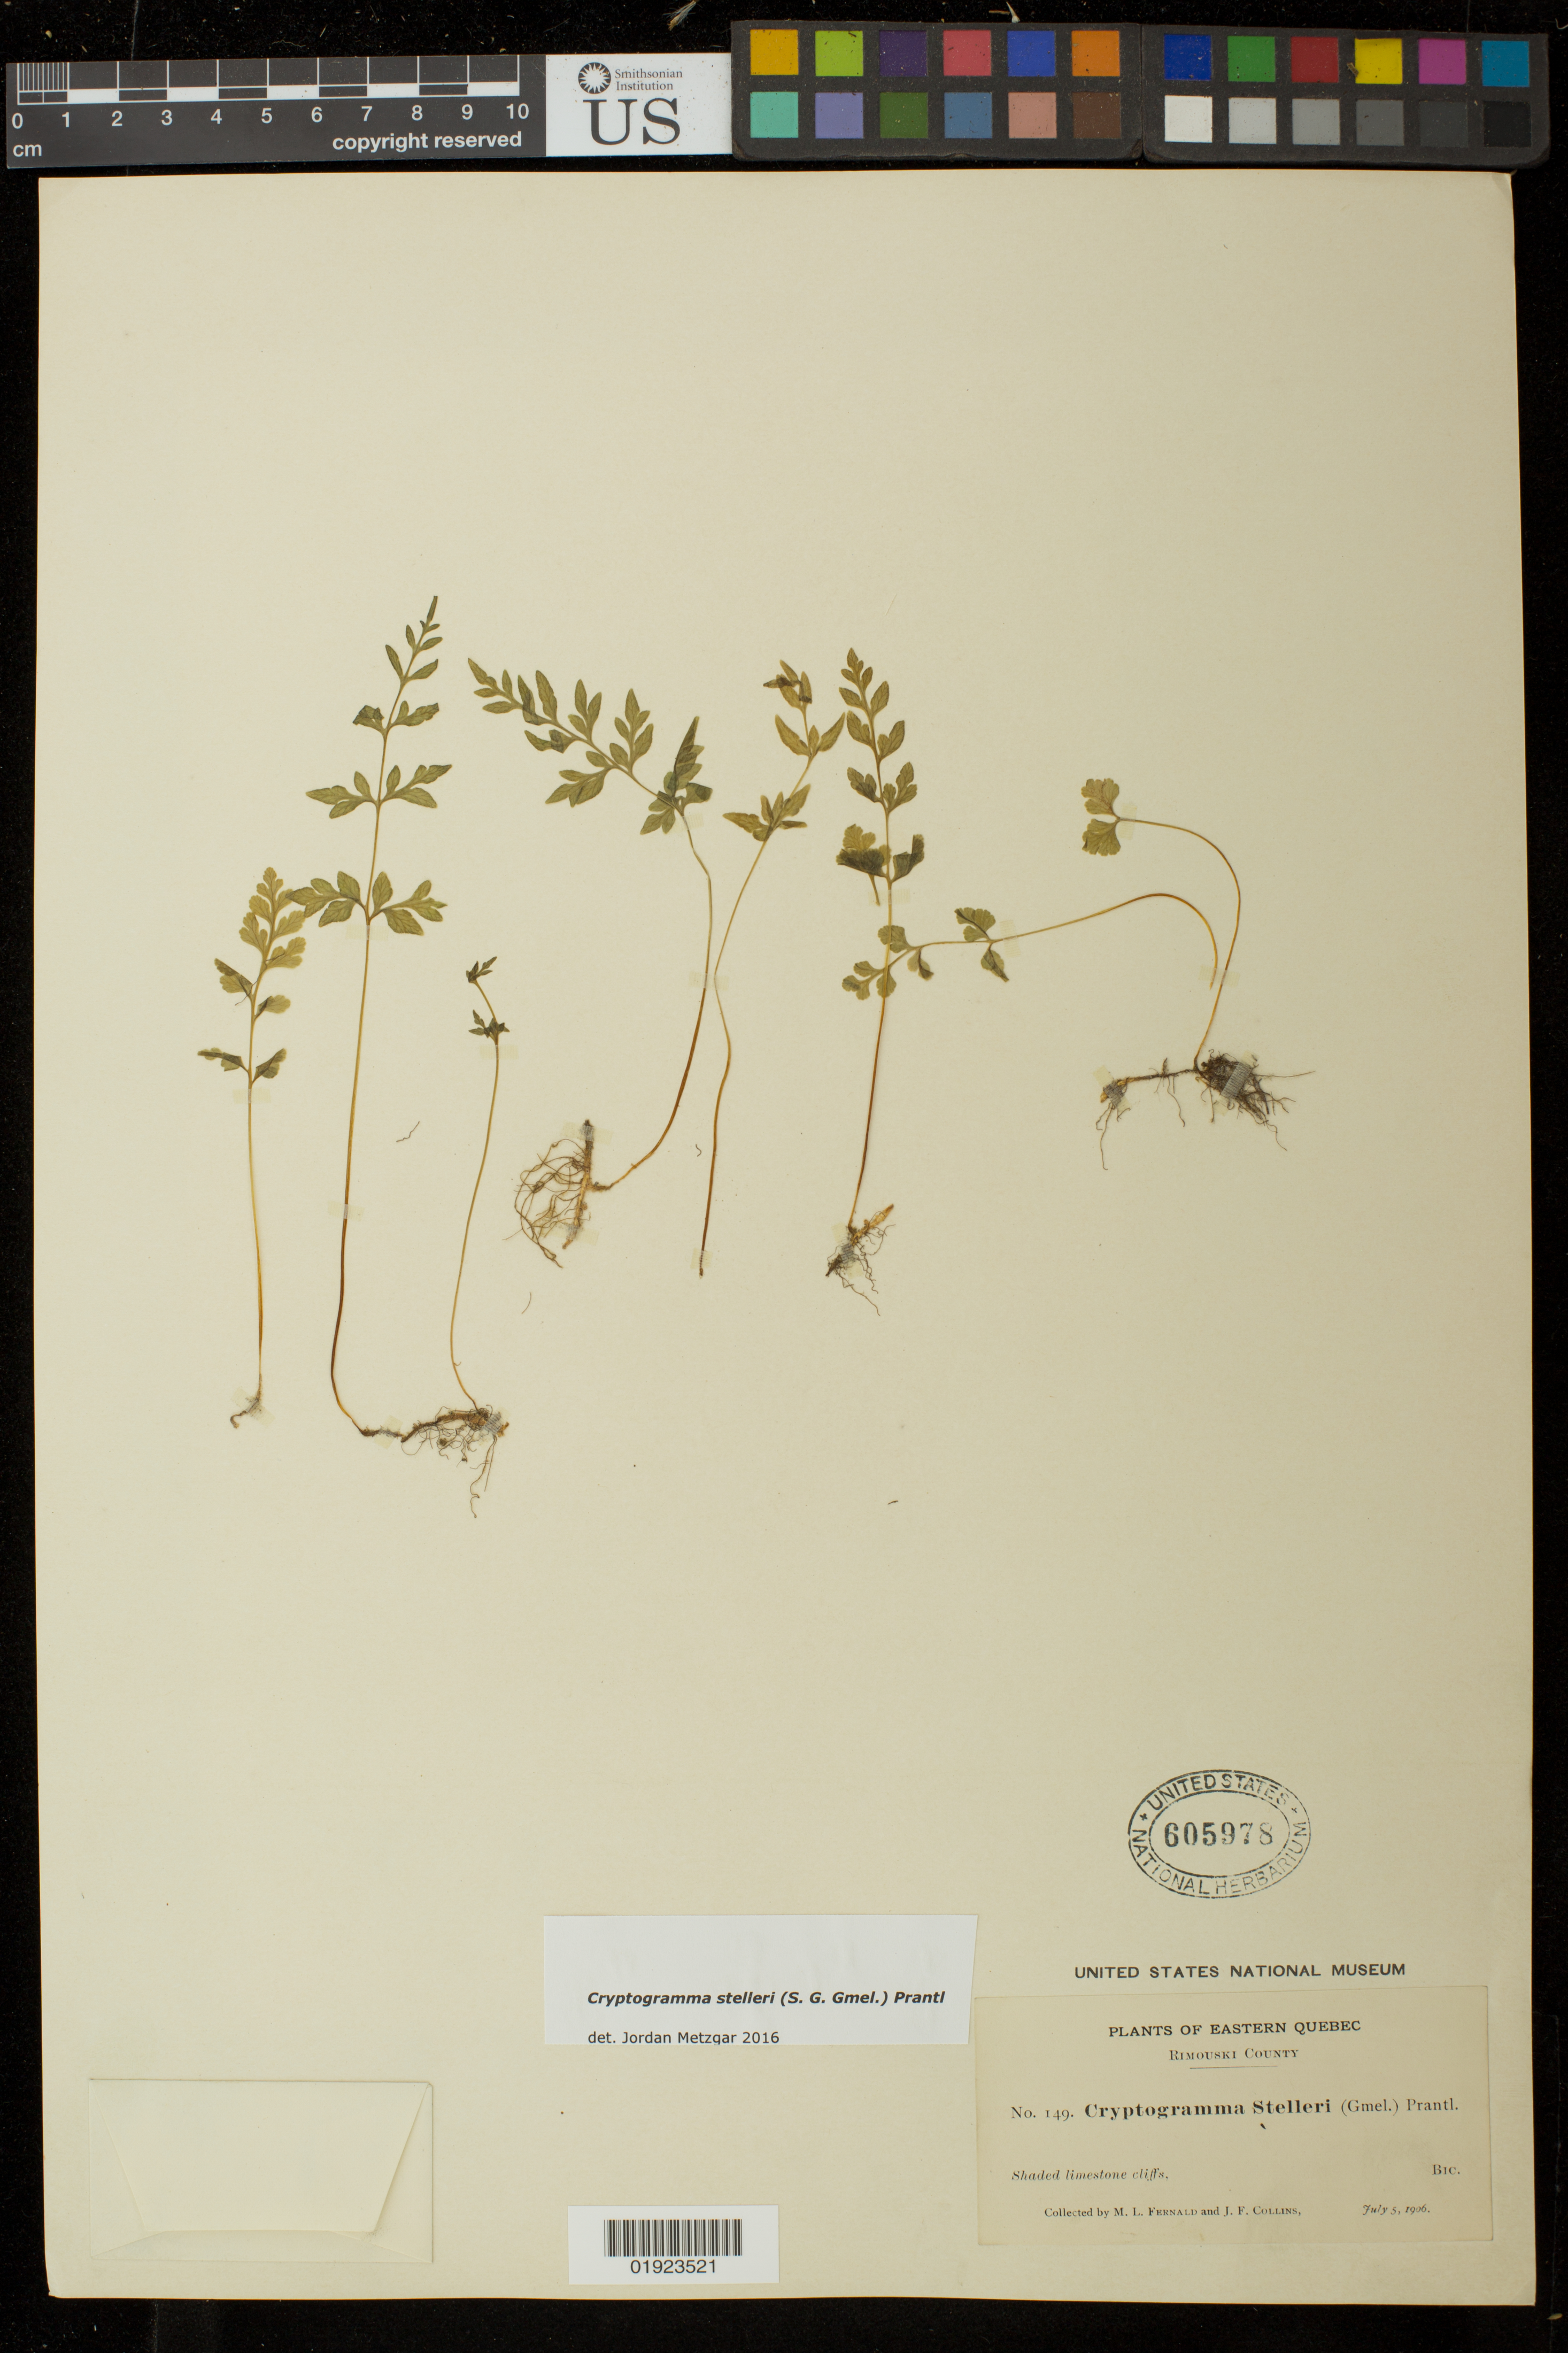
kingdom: Plantae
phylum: Tracheophyta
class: Polypodiopsida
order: Polypodiales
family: Pteridaceae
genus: Cryptogramma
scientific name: Cryptogramma stelleri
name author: (S.G. Gmel.) Prantl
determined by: Metzgar, Jordan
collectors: M. L. Fernald & J. Collins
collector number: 149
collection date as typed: July 5, 1906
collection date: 1906-07-05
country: Canada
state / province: Quebec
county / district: Bas-Saint-Laurent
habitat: shaded limestone cliffs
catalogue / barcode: US 605978